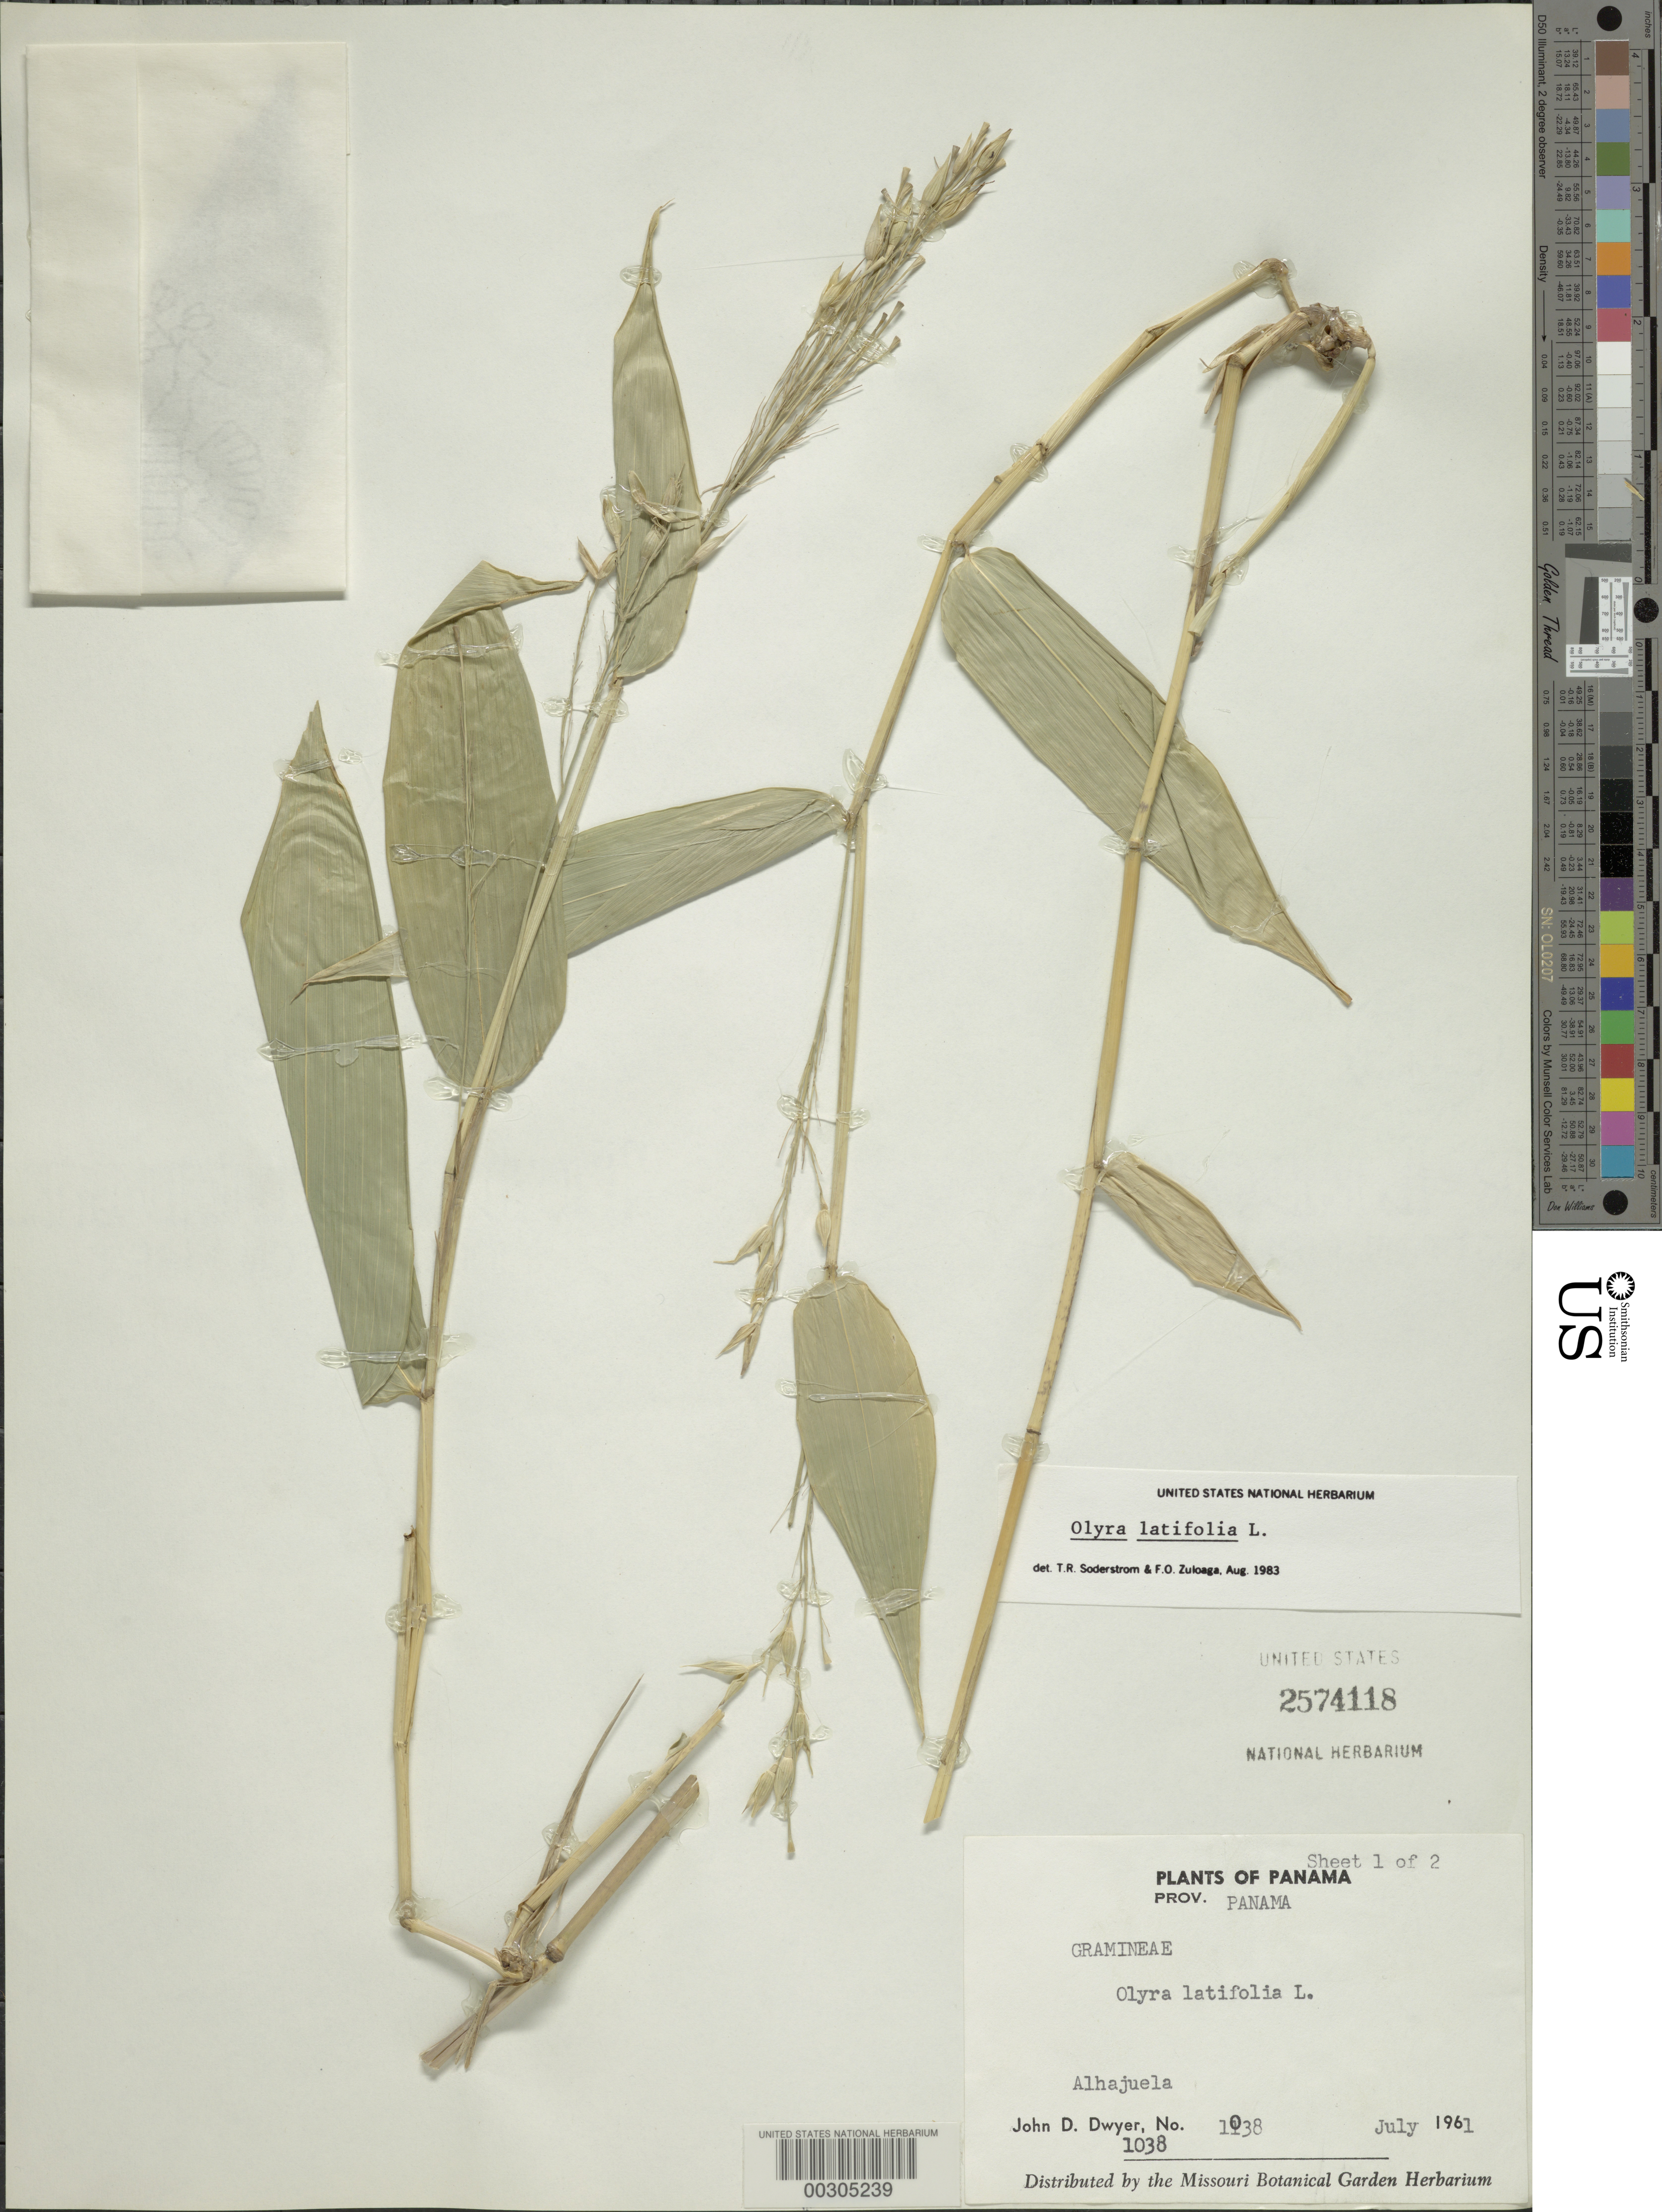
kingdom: Plantae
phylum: Tracheophyta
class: Liliopsida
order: Poales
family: Poaceae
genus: Olyra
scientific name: Olyra latifolia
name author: L.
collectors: J. D. Dwyer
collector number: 1038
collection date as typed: Jul 1961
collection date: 1961-07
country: Panama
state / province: Panamá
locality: Alhajuela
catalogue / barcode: US 2574118